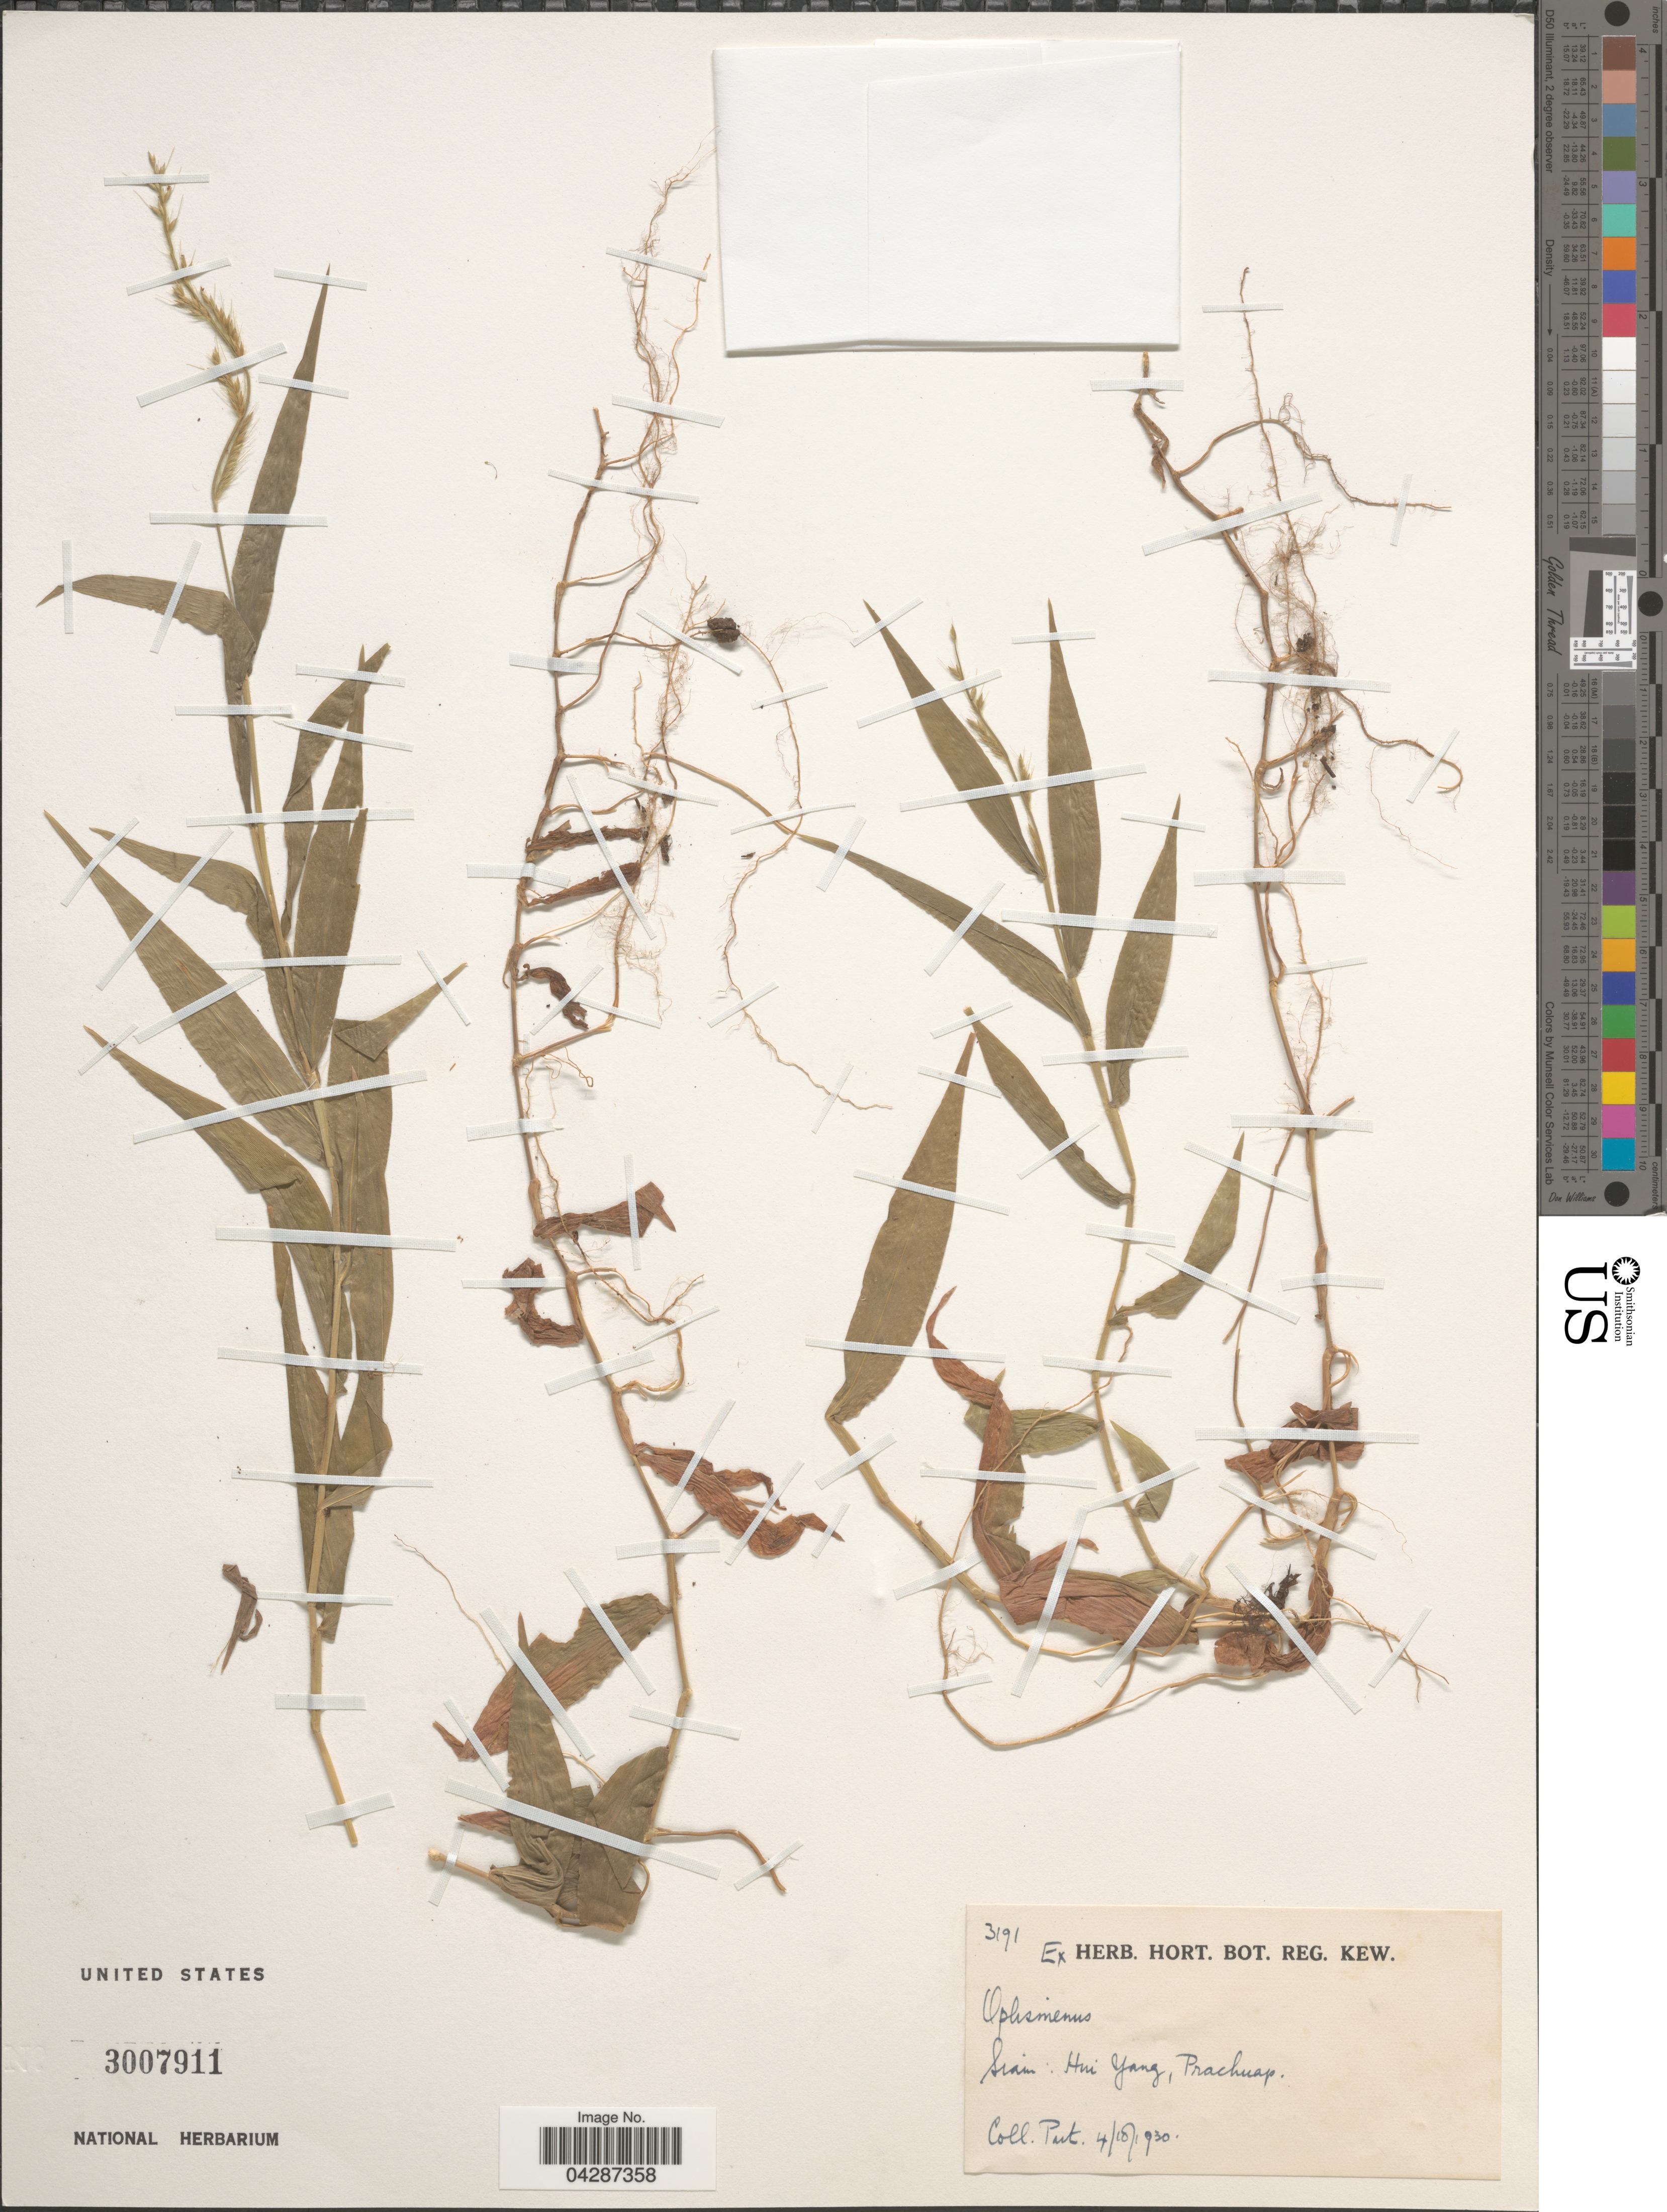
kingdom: Plantae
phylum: Tracheophyta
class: Liliopsida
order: Poales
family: Poaceae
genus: Oplismenus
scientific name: Oplismenus sp.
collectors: -. Put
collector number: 3191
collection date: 1930-10-04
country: Thailand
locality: Siam: Hui Yang, Prachuap.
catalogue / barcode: US 3007911